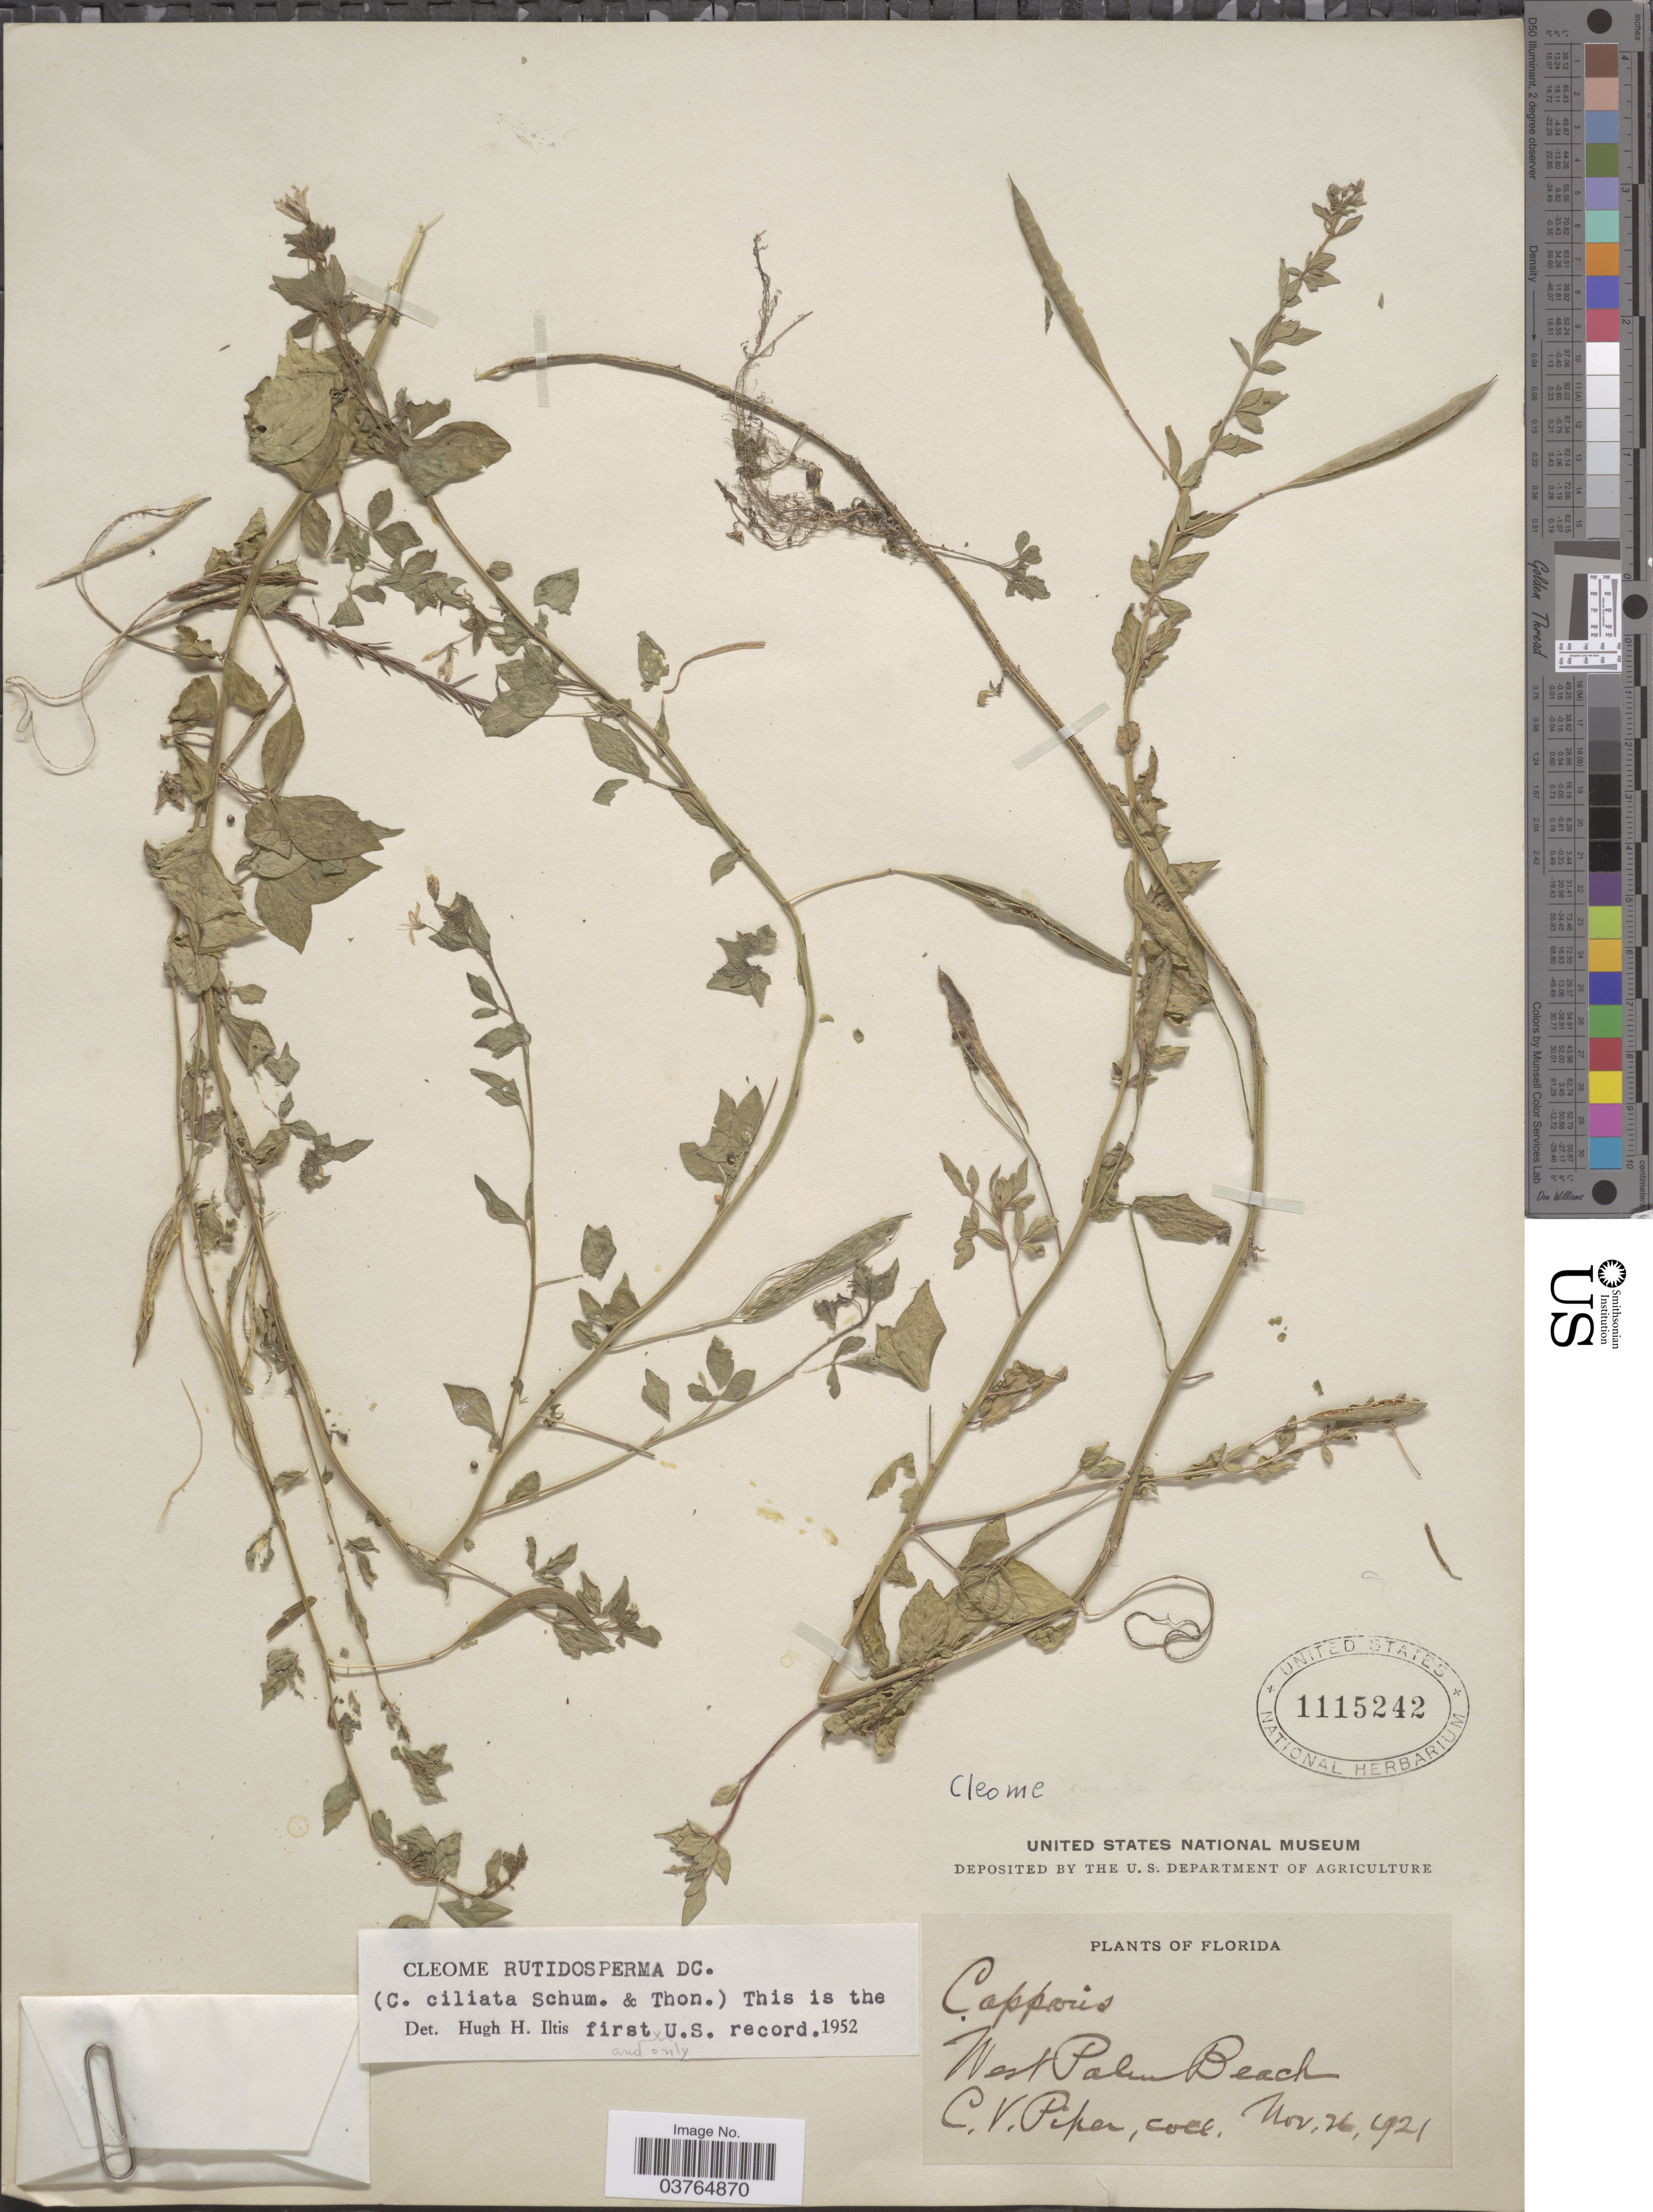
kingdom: Plantae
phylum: Tracheophyta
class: Magnoliopsida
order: Brassicales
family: Cleomaceae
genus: Sieruela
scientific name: Sieruela rutidosperma var. rutidosperma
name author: (DC.) Roalson & J.C. Hall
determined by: Strong, Mark T., (BOT), Smithsonian Institution - National Museum of Natural History (UNITED STATES)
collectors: C. V. Piper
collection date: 1921-11-26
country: United States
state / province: Florida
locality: West Palm Beach.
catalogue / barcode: US 1115242